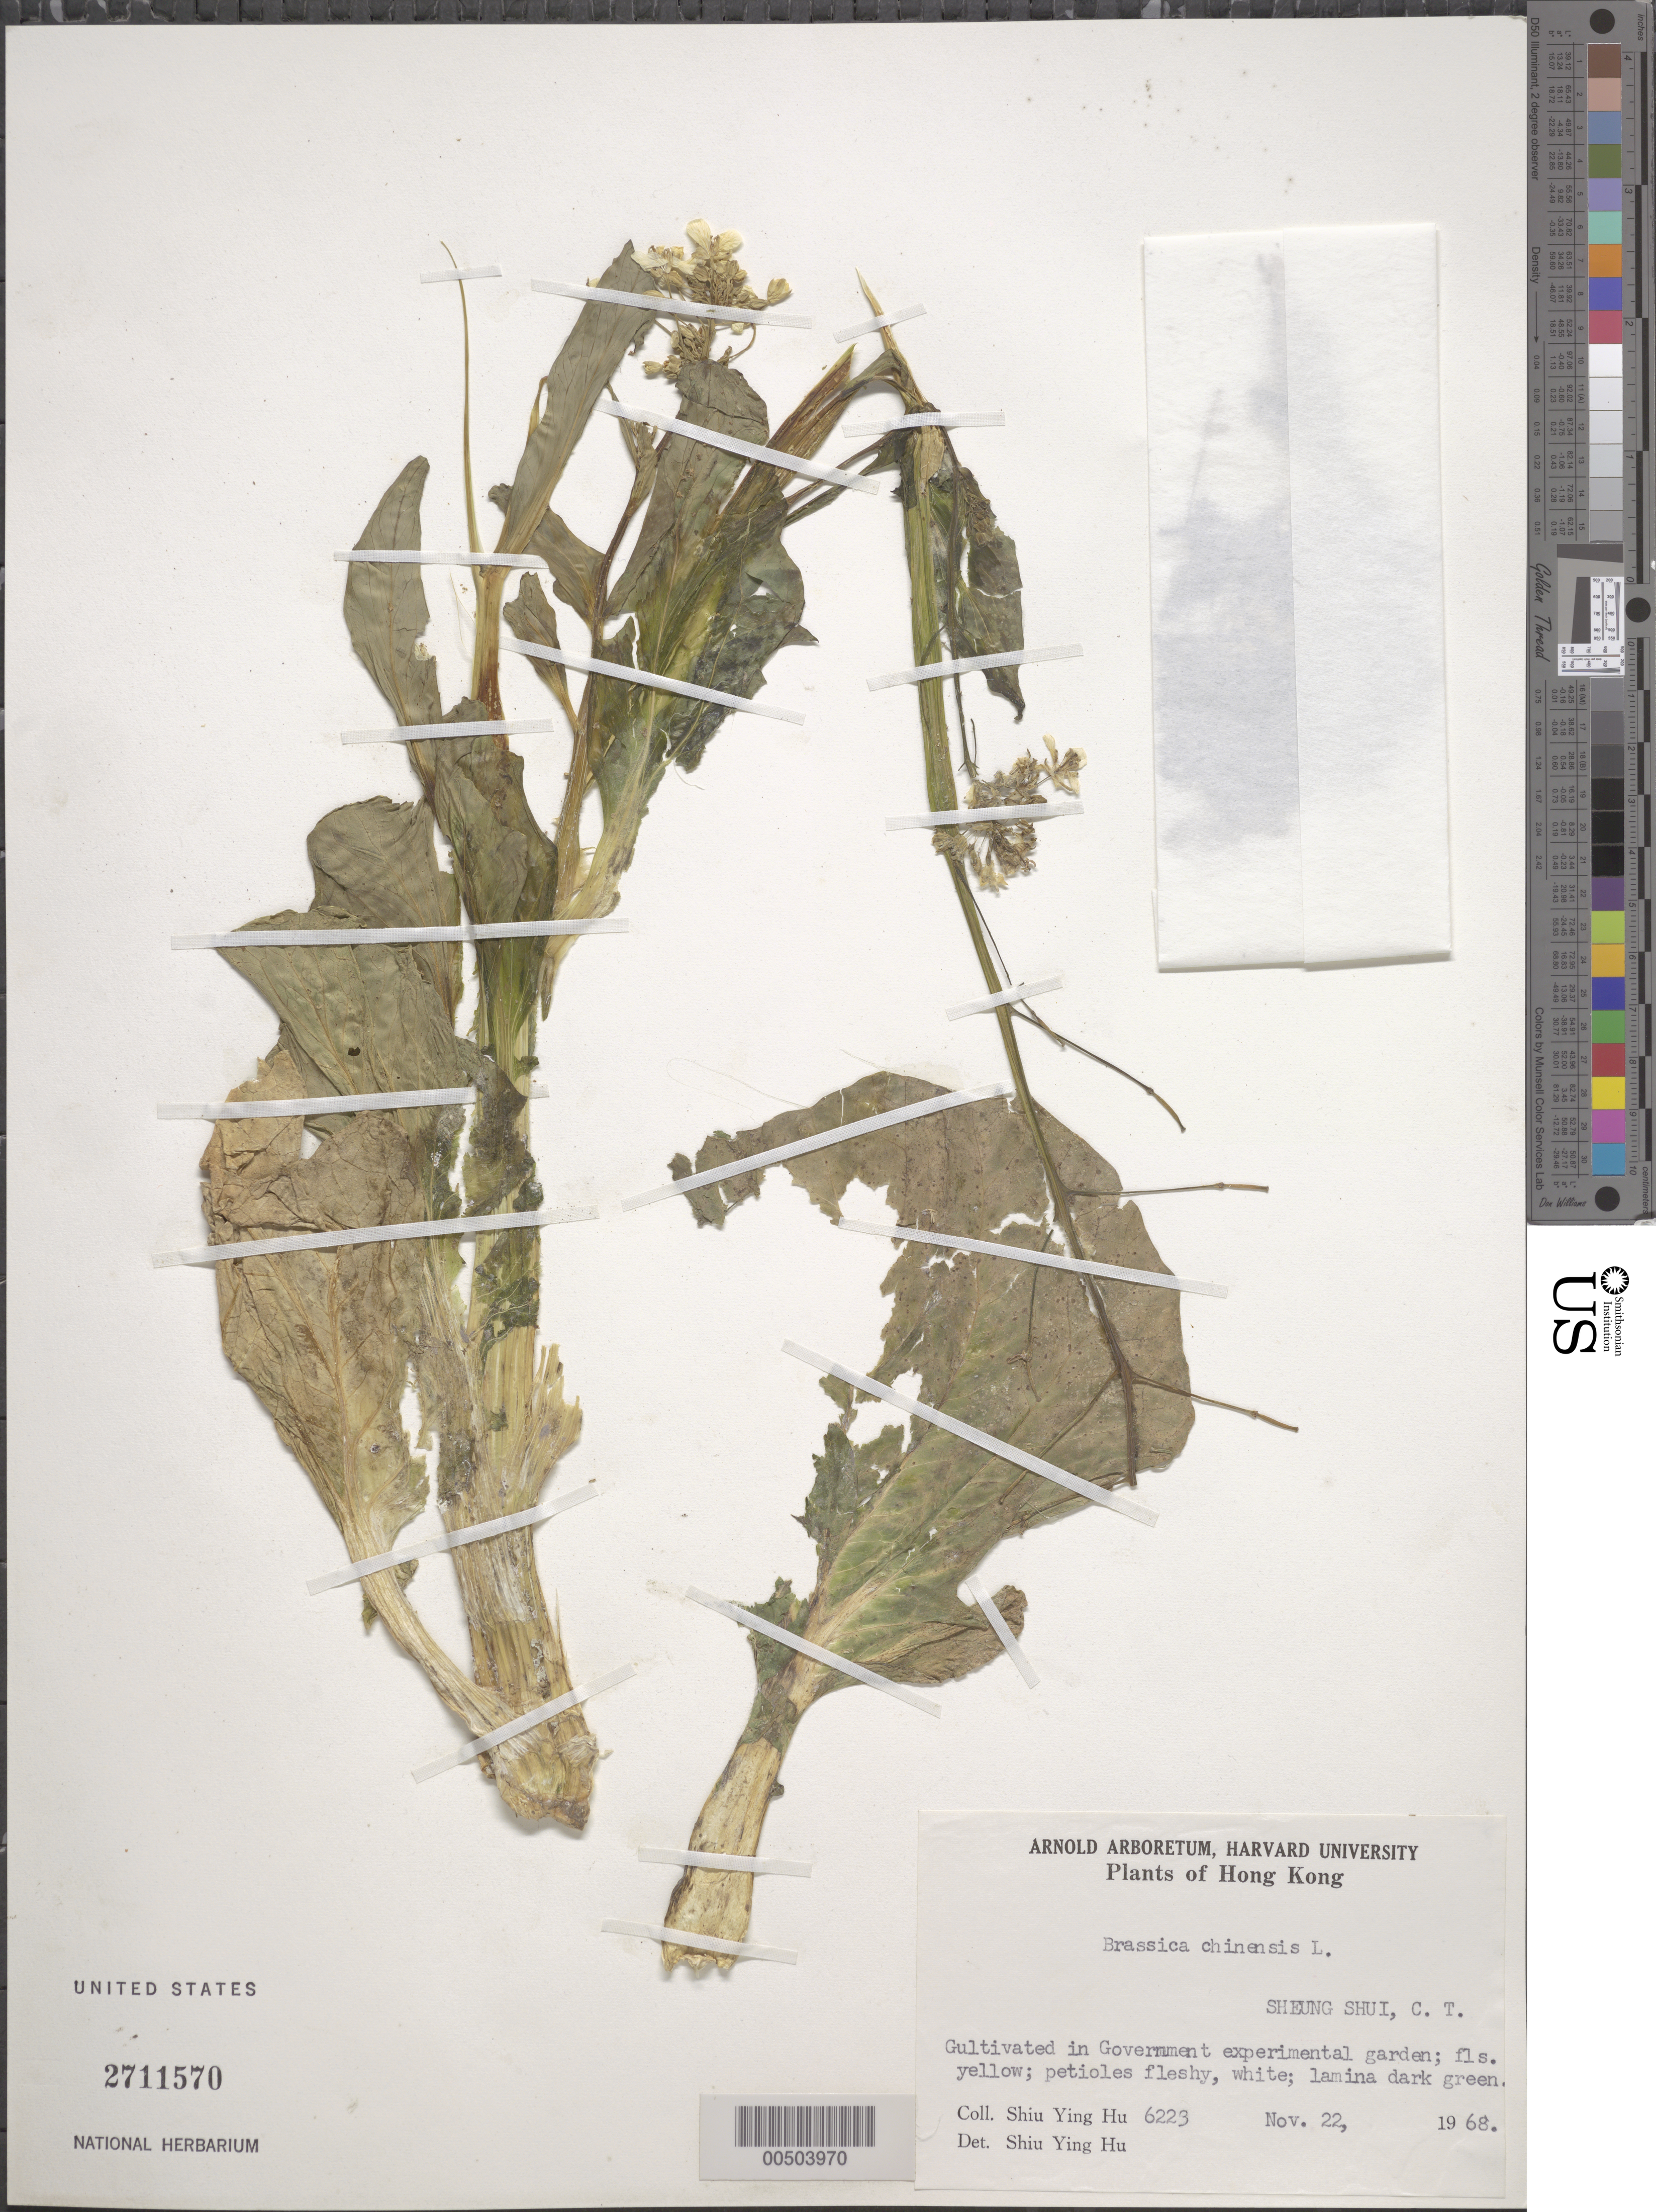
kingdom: Plantae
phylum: Tracheophyta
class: Magnoliopsida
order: Brassicales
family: Brassicaceae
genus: Brassica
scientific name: Brassica chinensis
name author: L.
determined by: Hu, S. Y.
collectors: S. Y. Hu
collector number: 6223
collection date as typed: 22 Nov 1968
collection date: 1968-11-22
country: China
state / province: Hong Kong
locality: Sheung Shui, C. T.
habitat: Cultivated in Government experimental garden; fls. yellow; petioles fleshy, white; lamina dark green.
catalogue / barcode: US 2711570